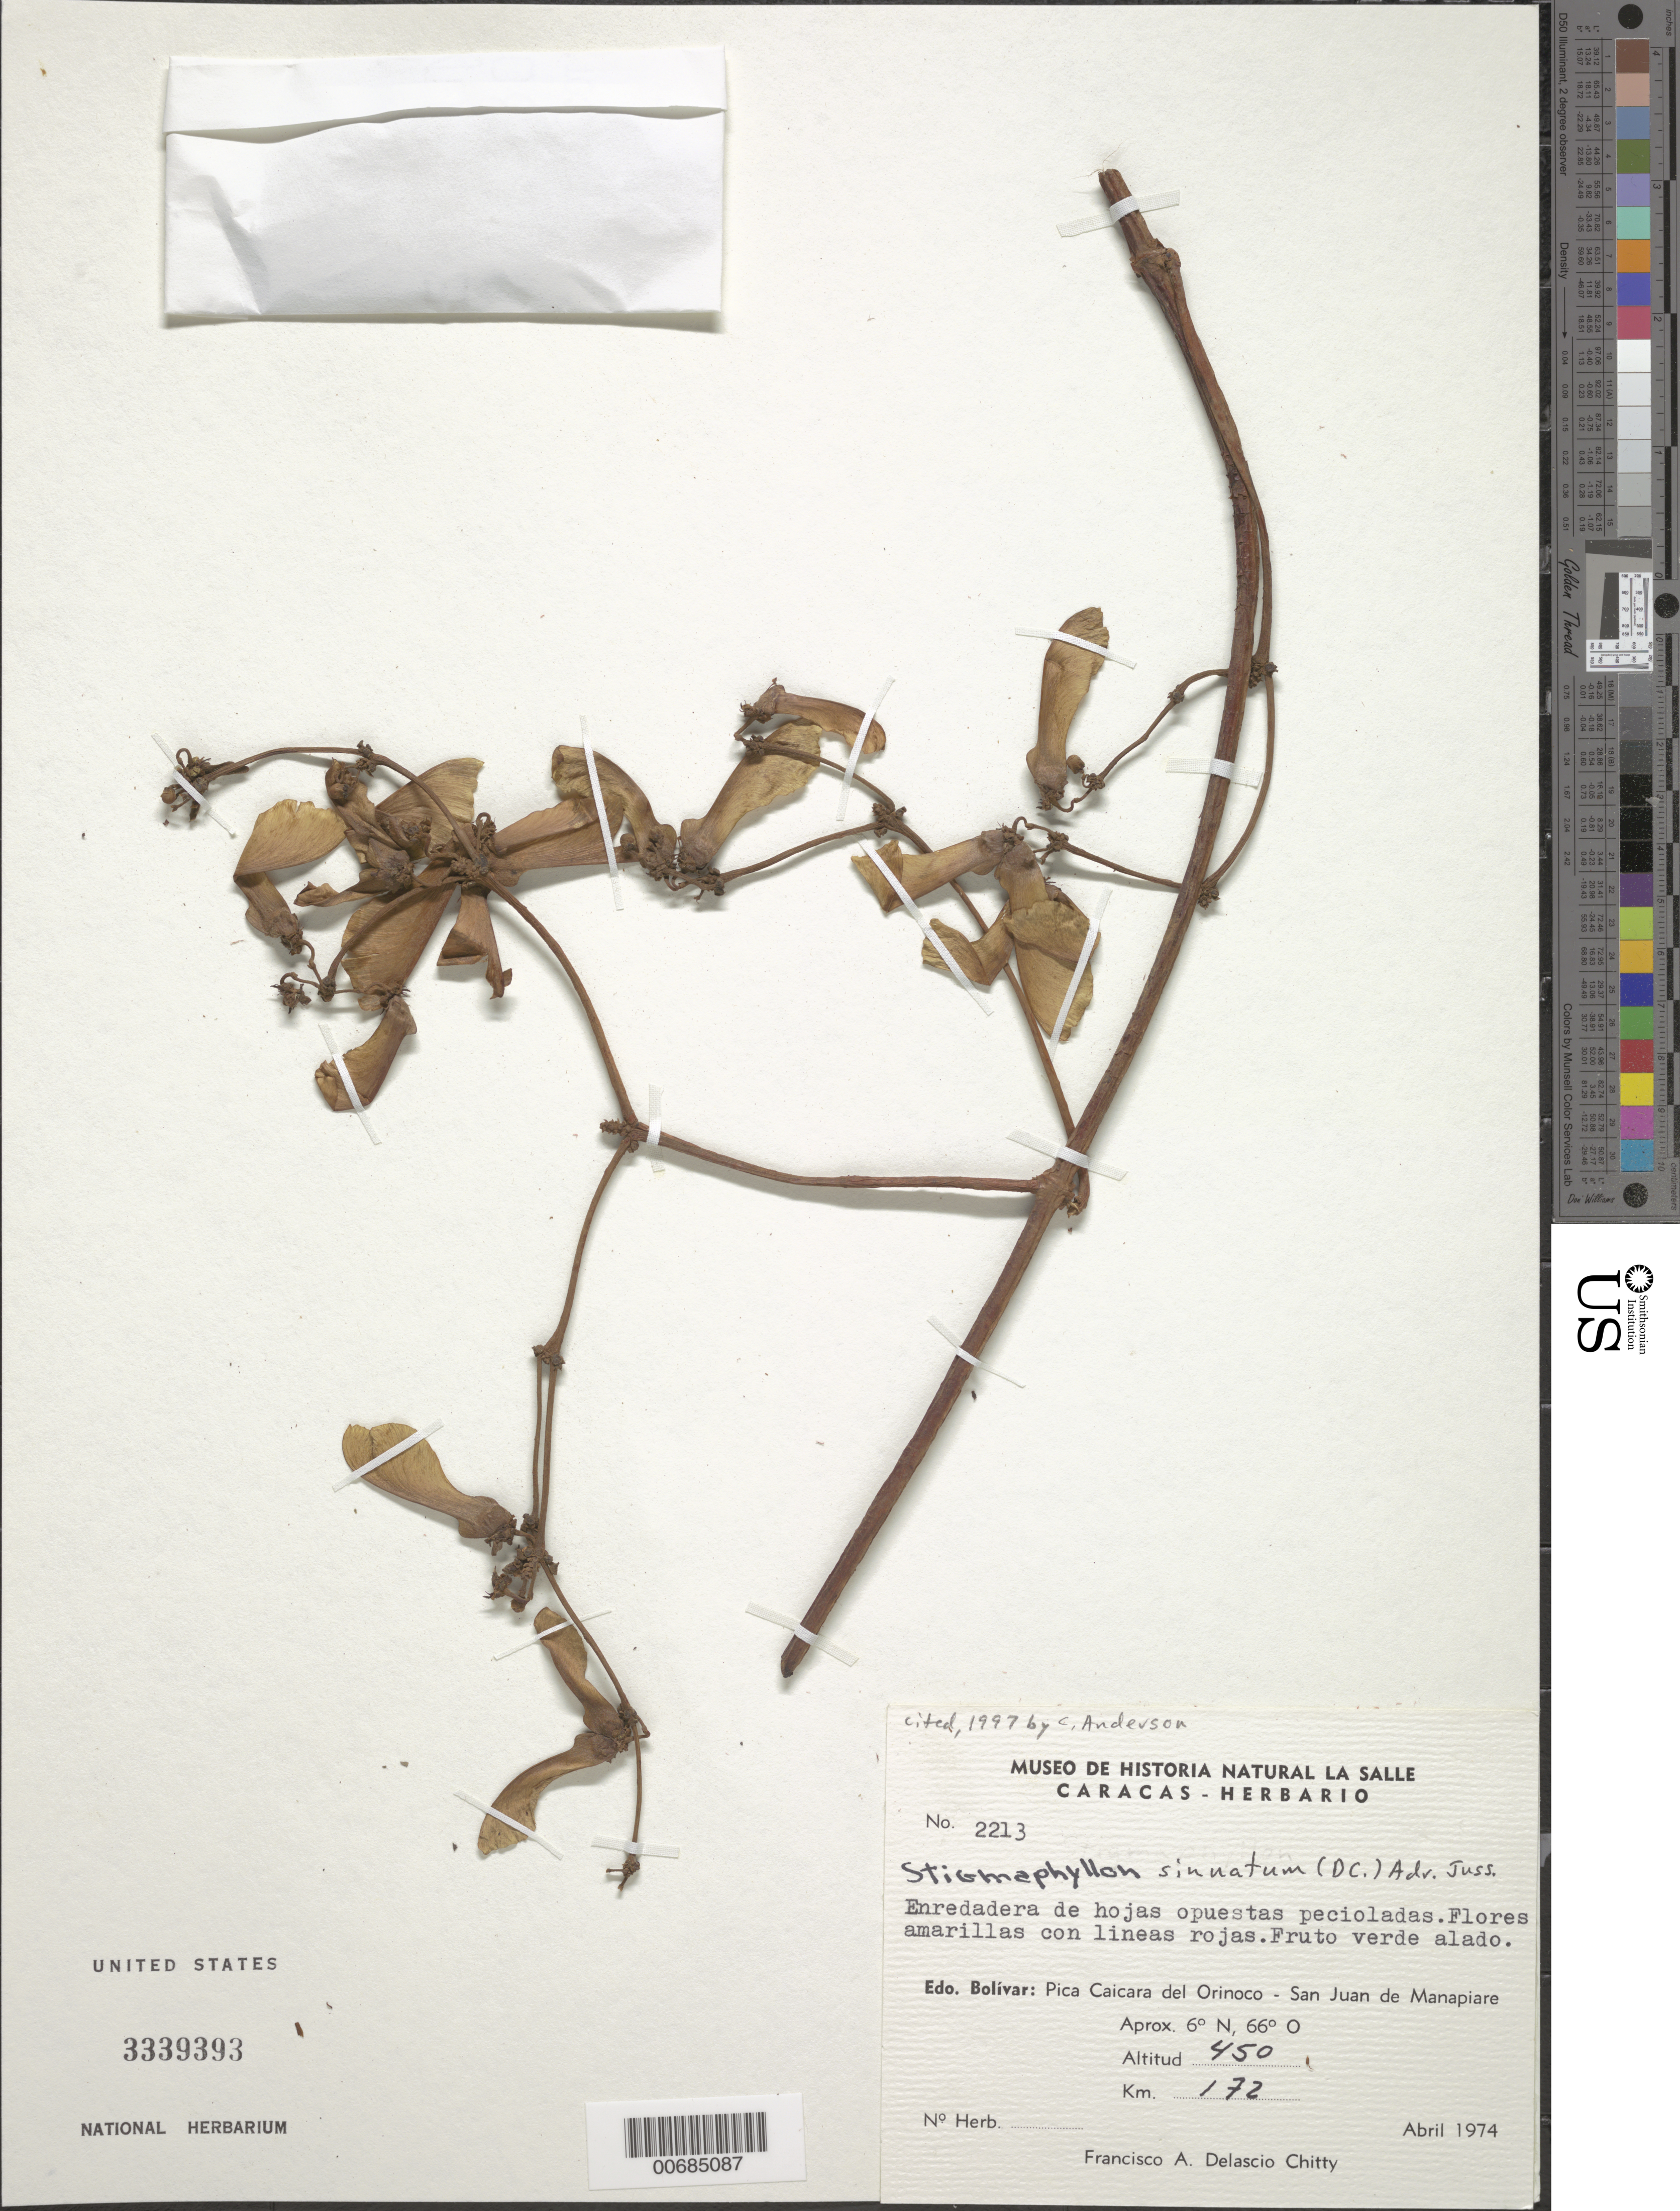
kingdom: Plantae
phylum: Tracheophyta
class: Magnoliopsida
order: Malpighiales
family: Malpighiaceae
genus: Stigmaphyllon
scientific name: Stigmaphyllon sinuatum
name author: (DC.) A. Juss.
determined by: Anderson, C.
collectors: F. Delascio C.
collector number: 2213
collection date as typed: Apr-74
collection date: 1974-04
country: Venezuela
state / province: Bolívar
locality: Pica Caicara del Orinoco, San Juan de Manapiare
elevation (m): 450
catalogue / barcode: US 3339393